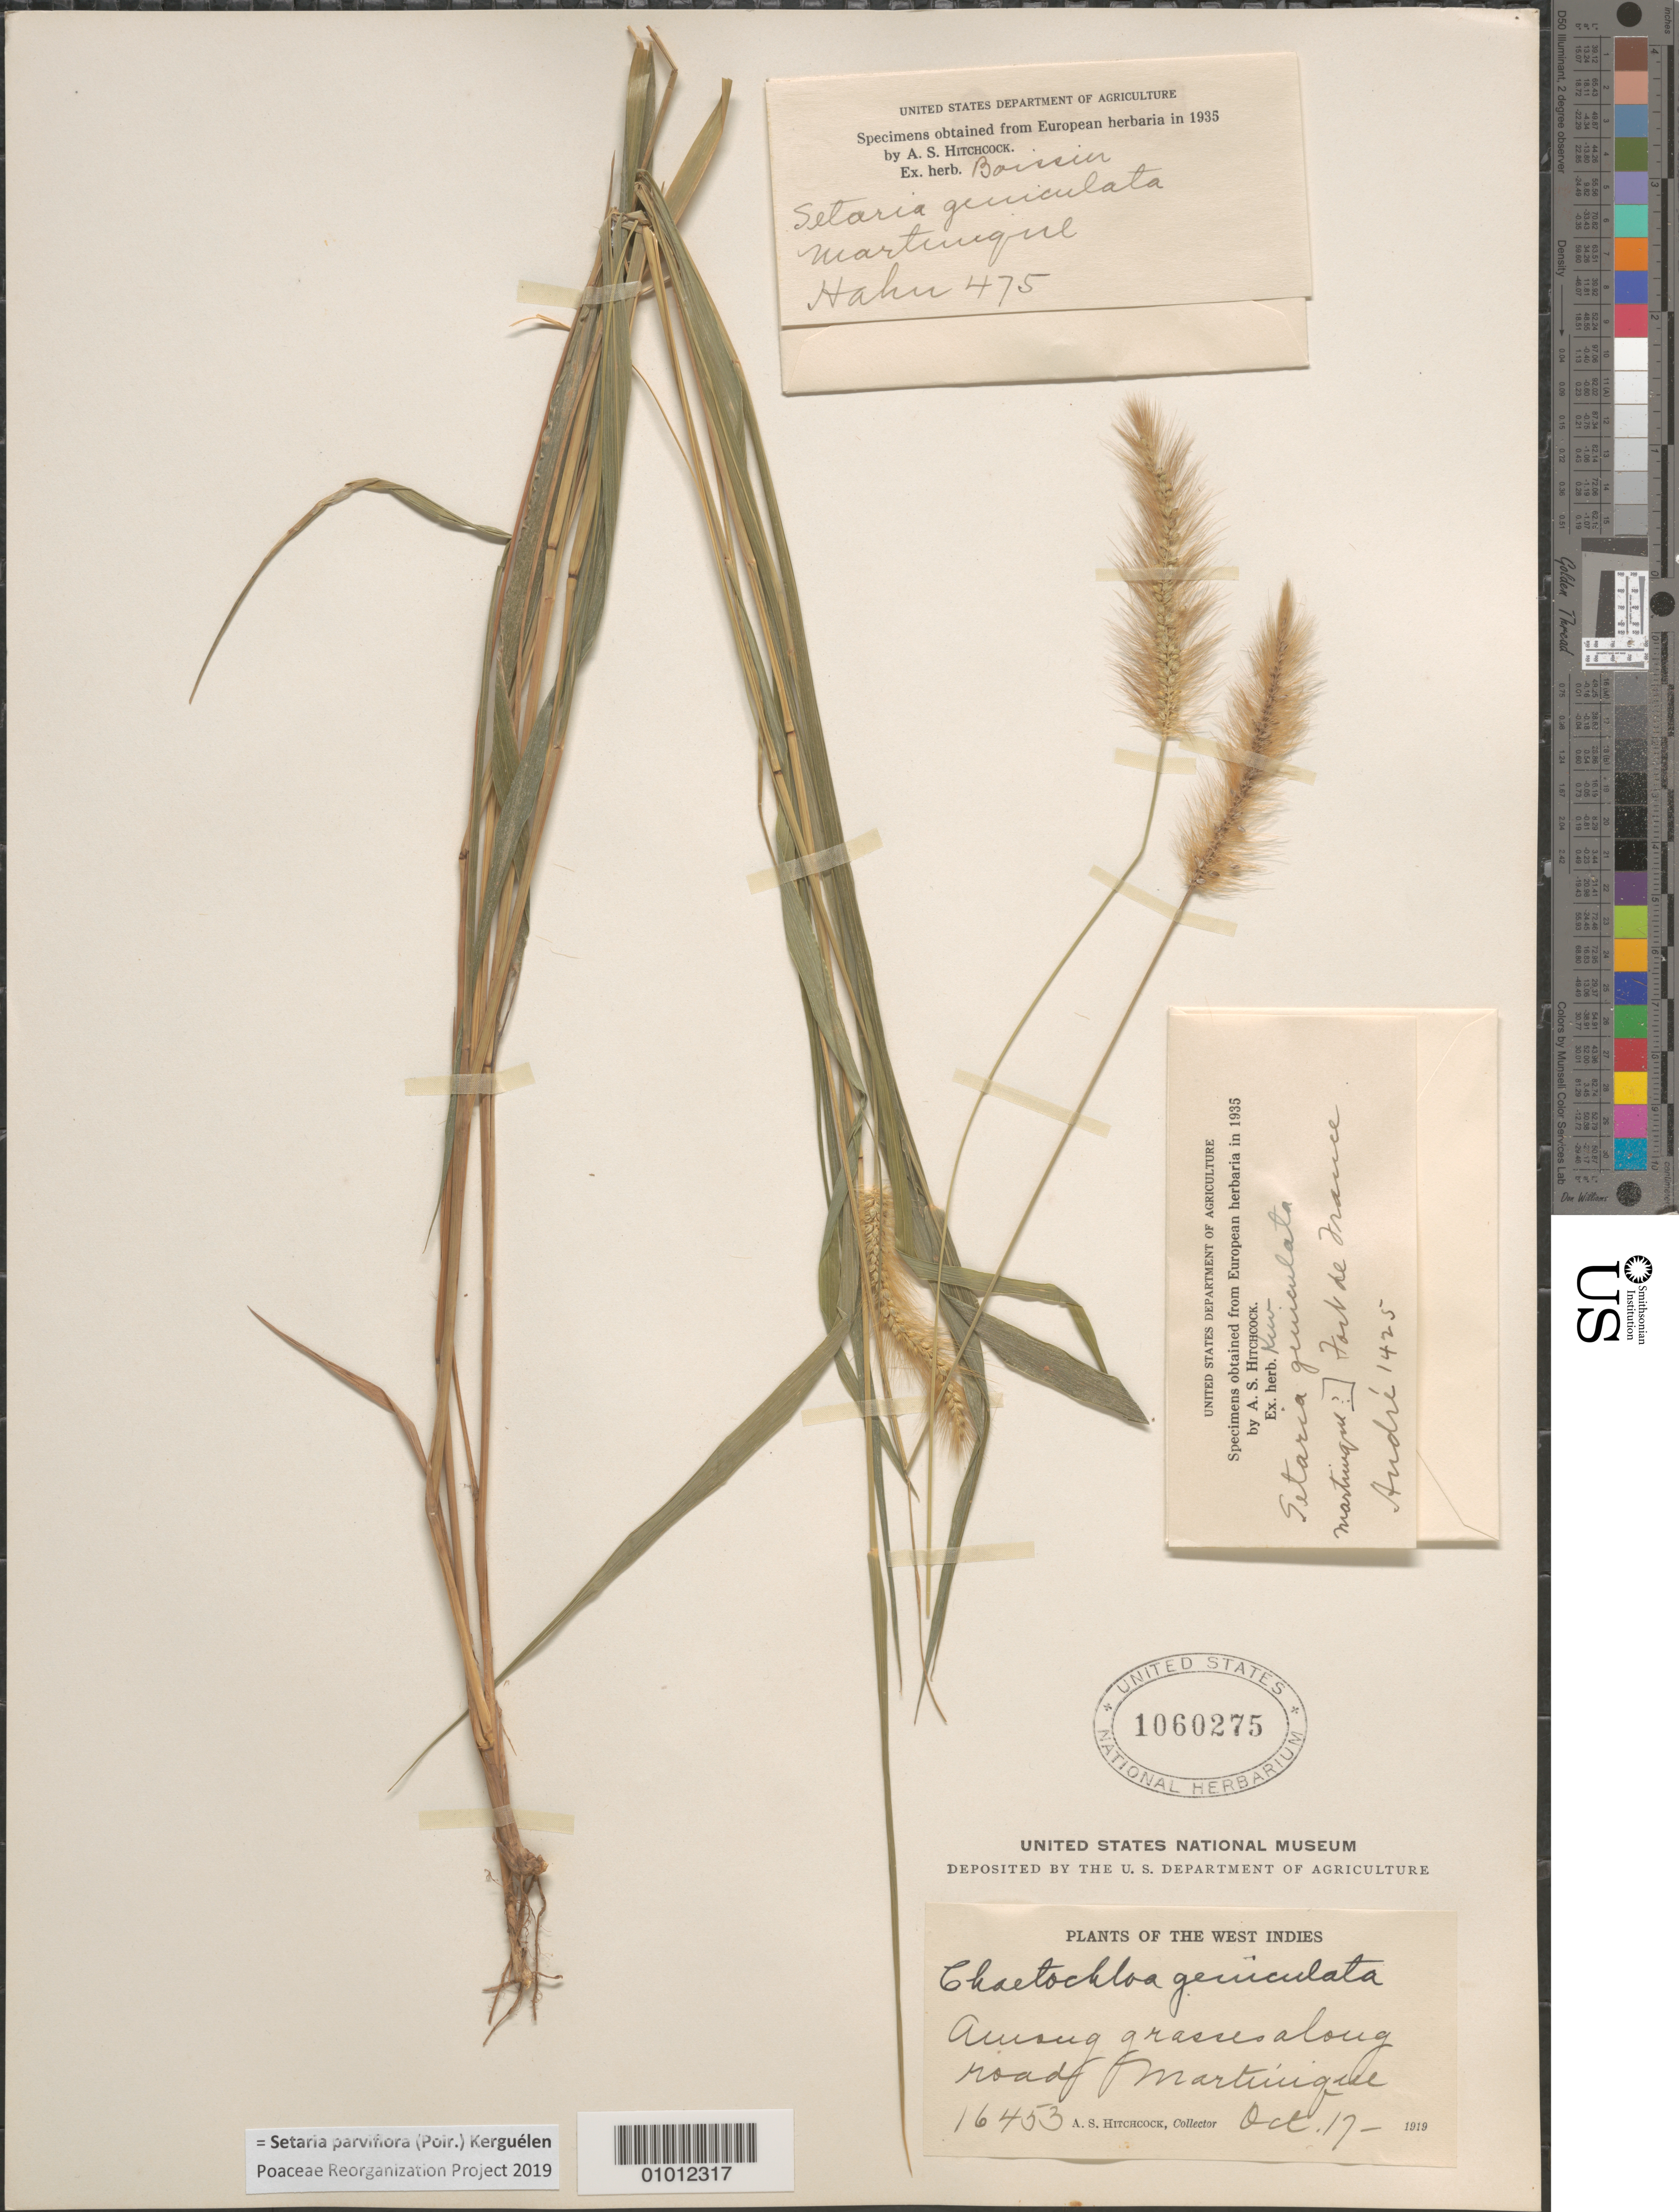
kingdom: Plantae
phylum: Tracheophyta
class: Liliopsida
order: Poales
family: Poaceae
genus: Setaria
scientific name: Setaria parviflora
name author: (Poir.) Kerguélen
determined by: Poaceae Reorganization Project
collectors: A. S. Hitchcock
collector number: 16453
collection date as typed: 17 Oct 1919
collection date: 1919-10-17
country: Martinique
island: Martinique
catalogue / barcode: US 1060275